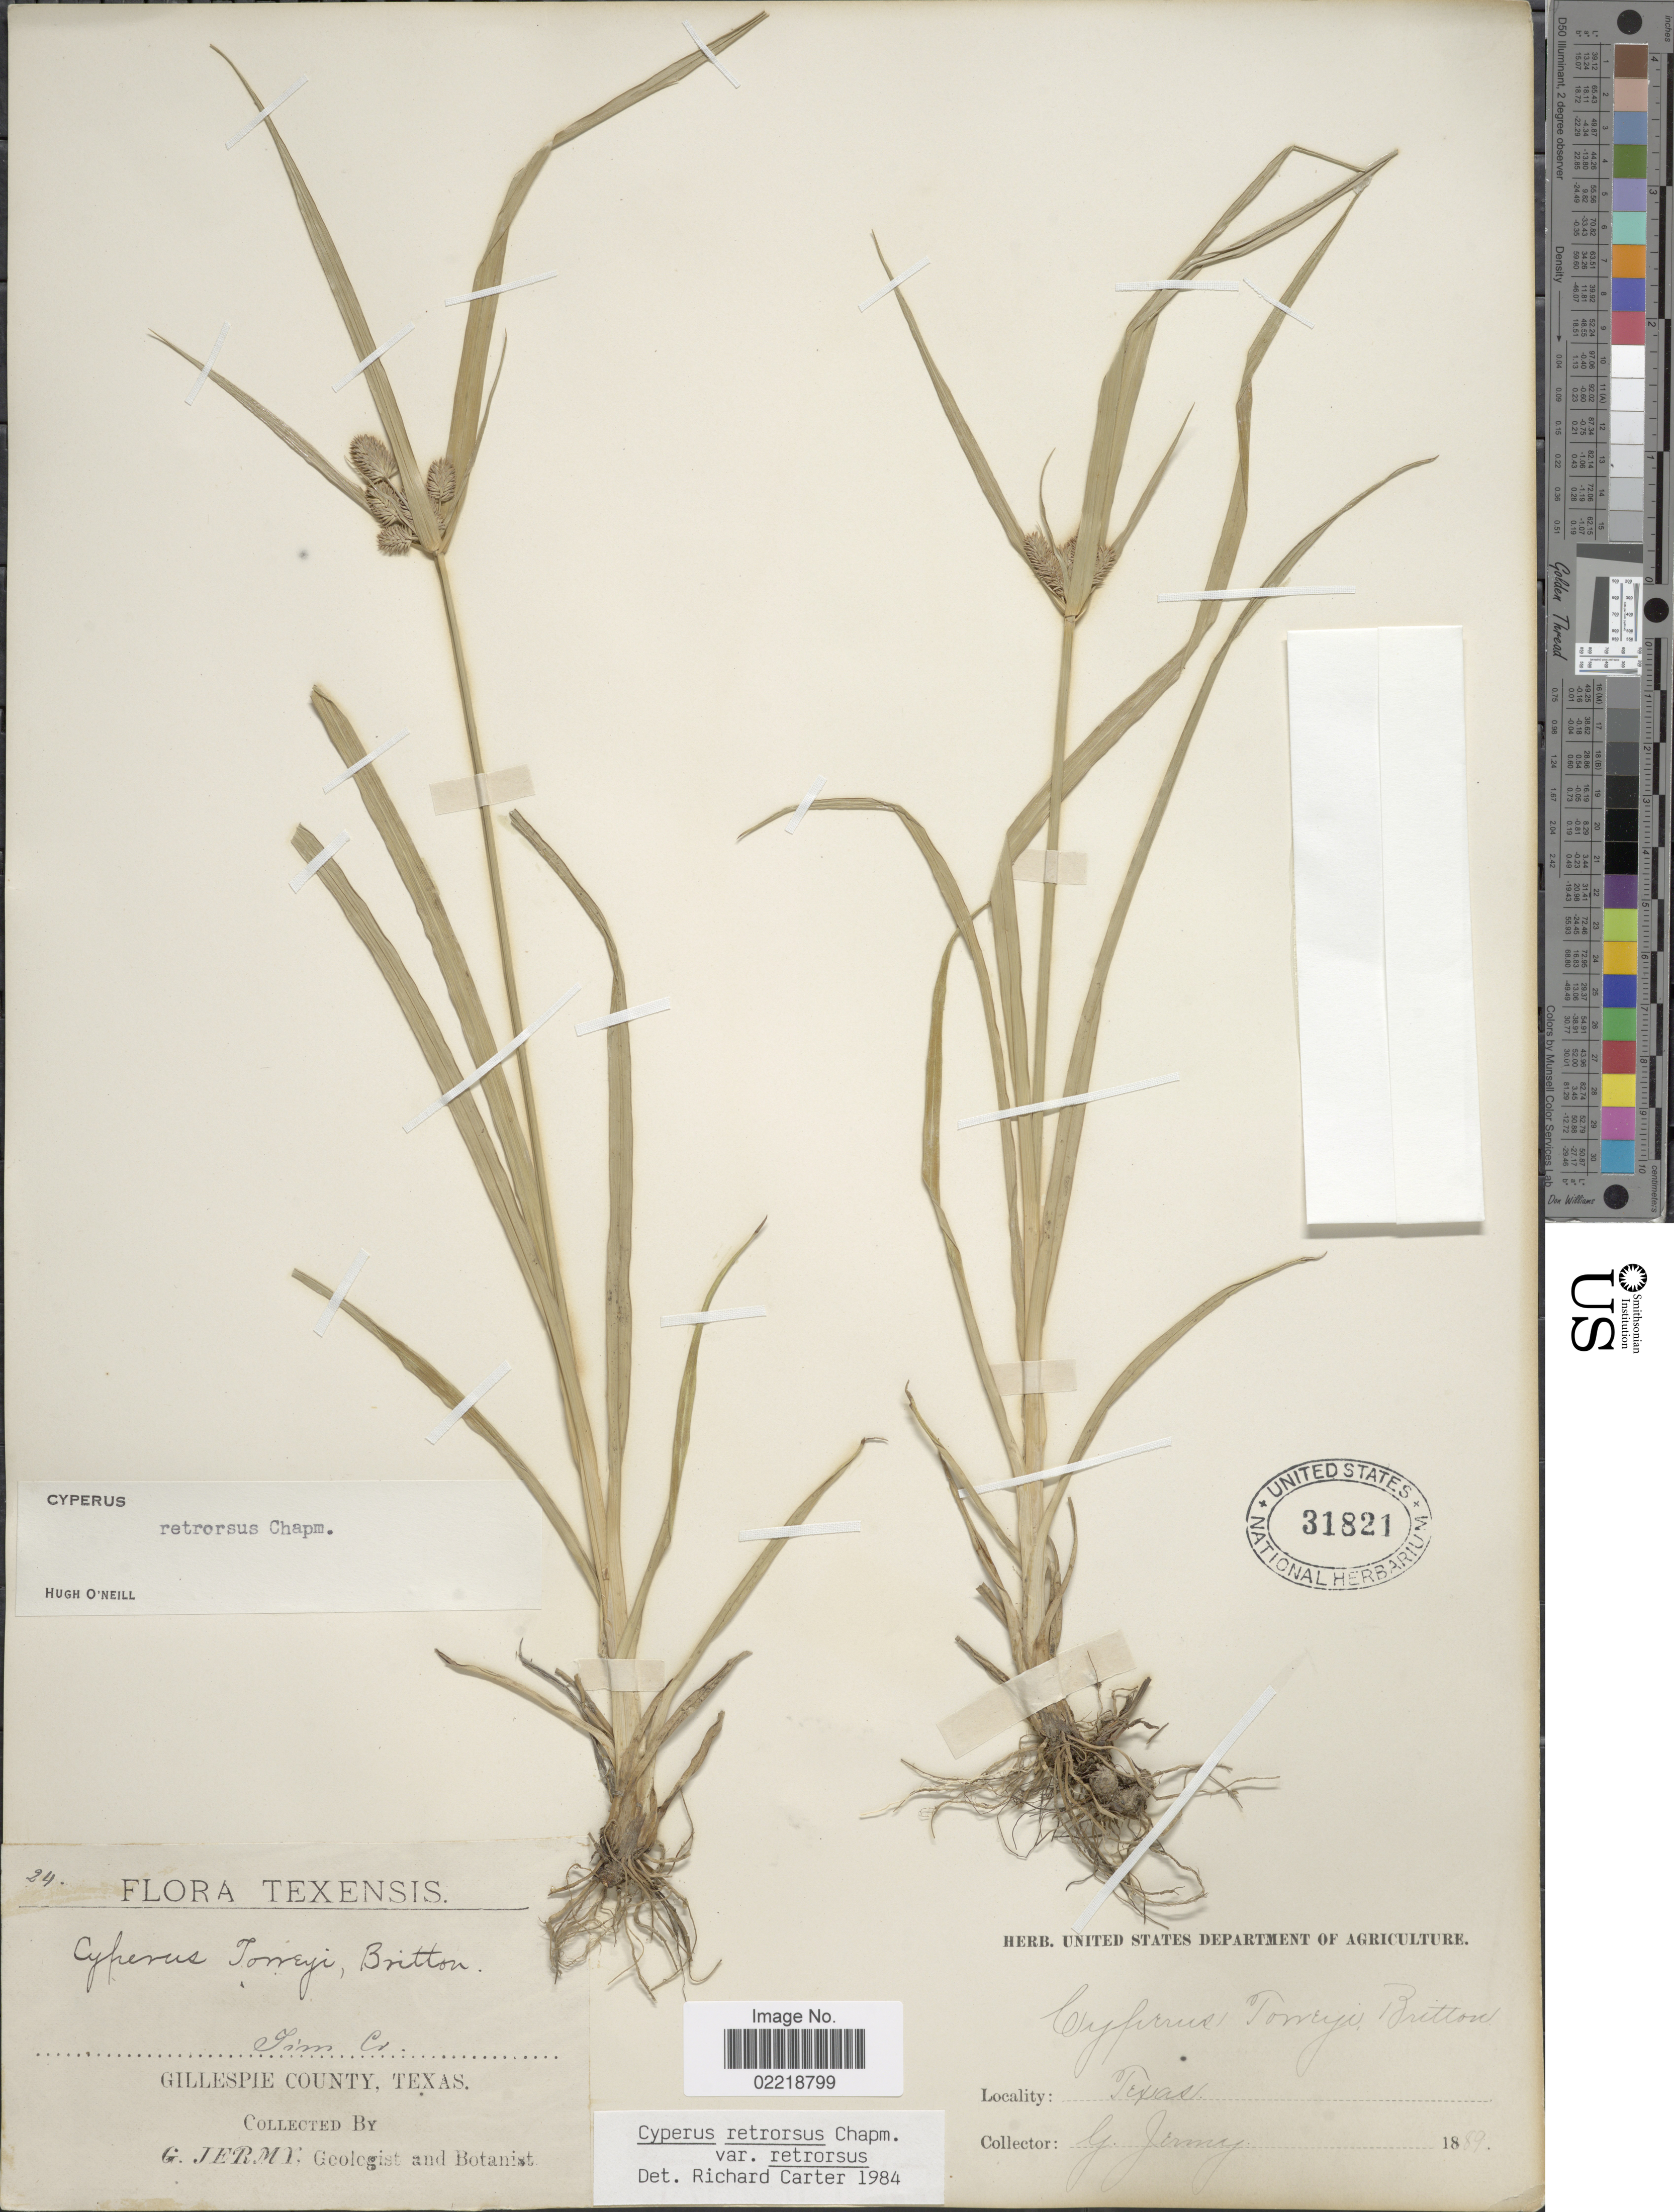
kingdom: Plantae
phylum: Tracheophyta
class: Liliopsida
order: Poales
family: Cyperaceae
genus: Cyperus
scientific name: Cyperus retrorsus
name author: Chapm.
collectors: G. Jermy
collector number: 24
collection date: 1889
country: United States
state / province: Texas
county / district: Gillespie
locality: Tim Cr. Gillespie County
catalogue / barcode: US 31821